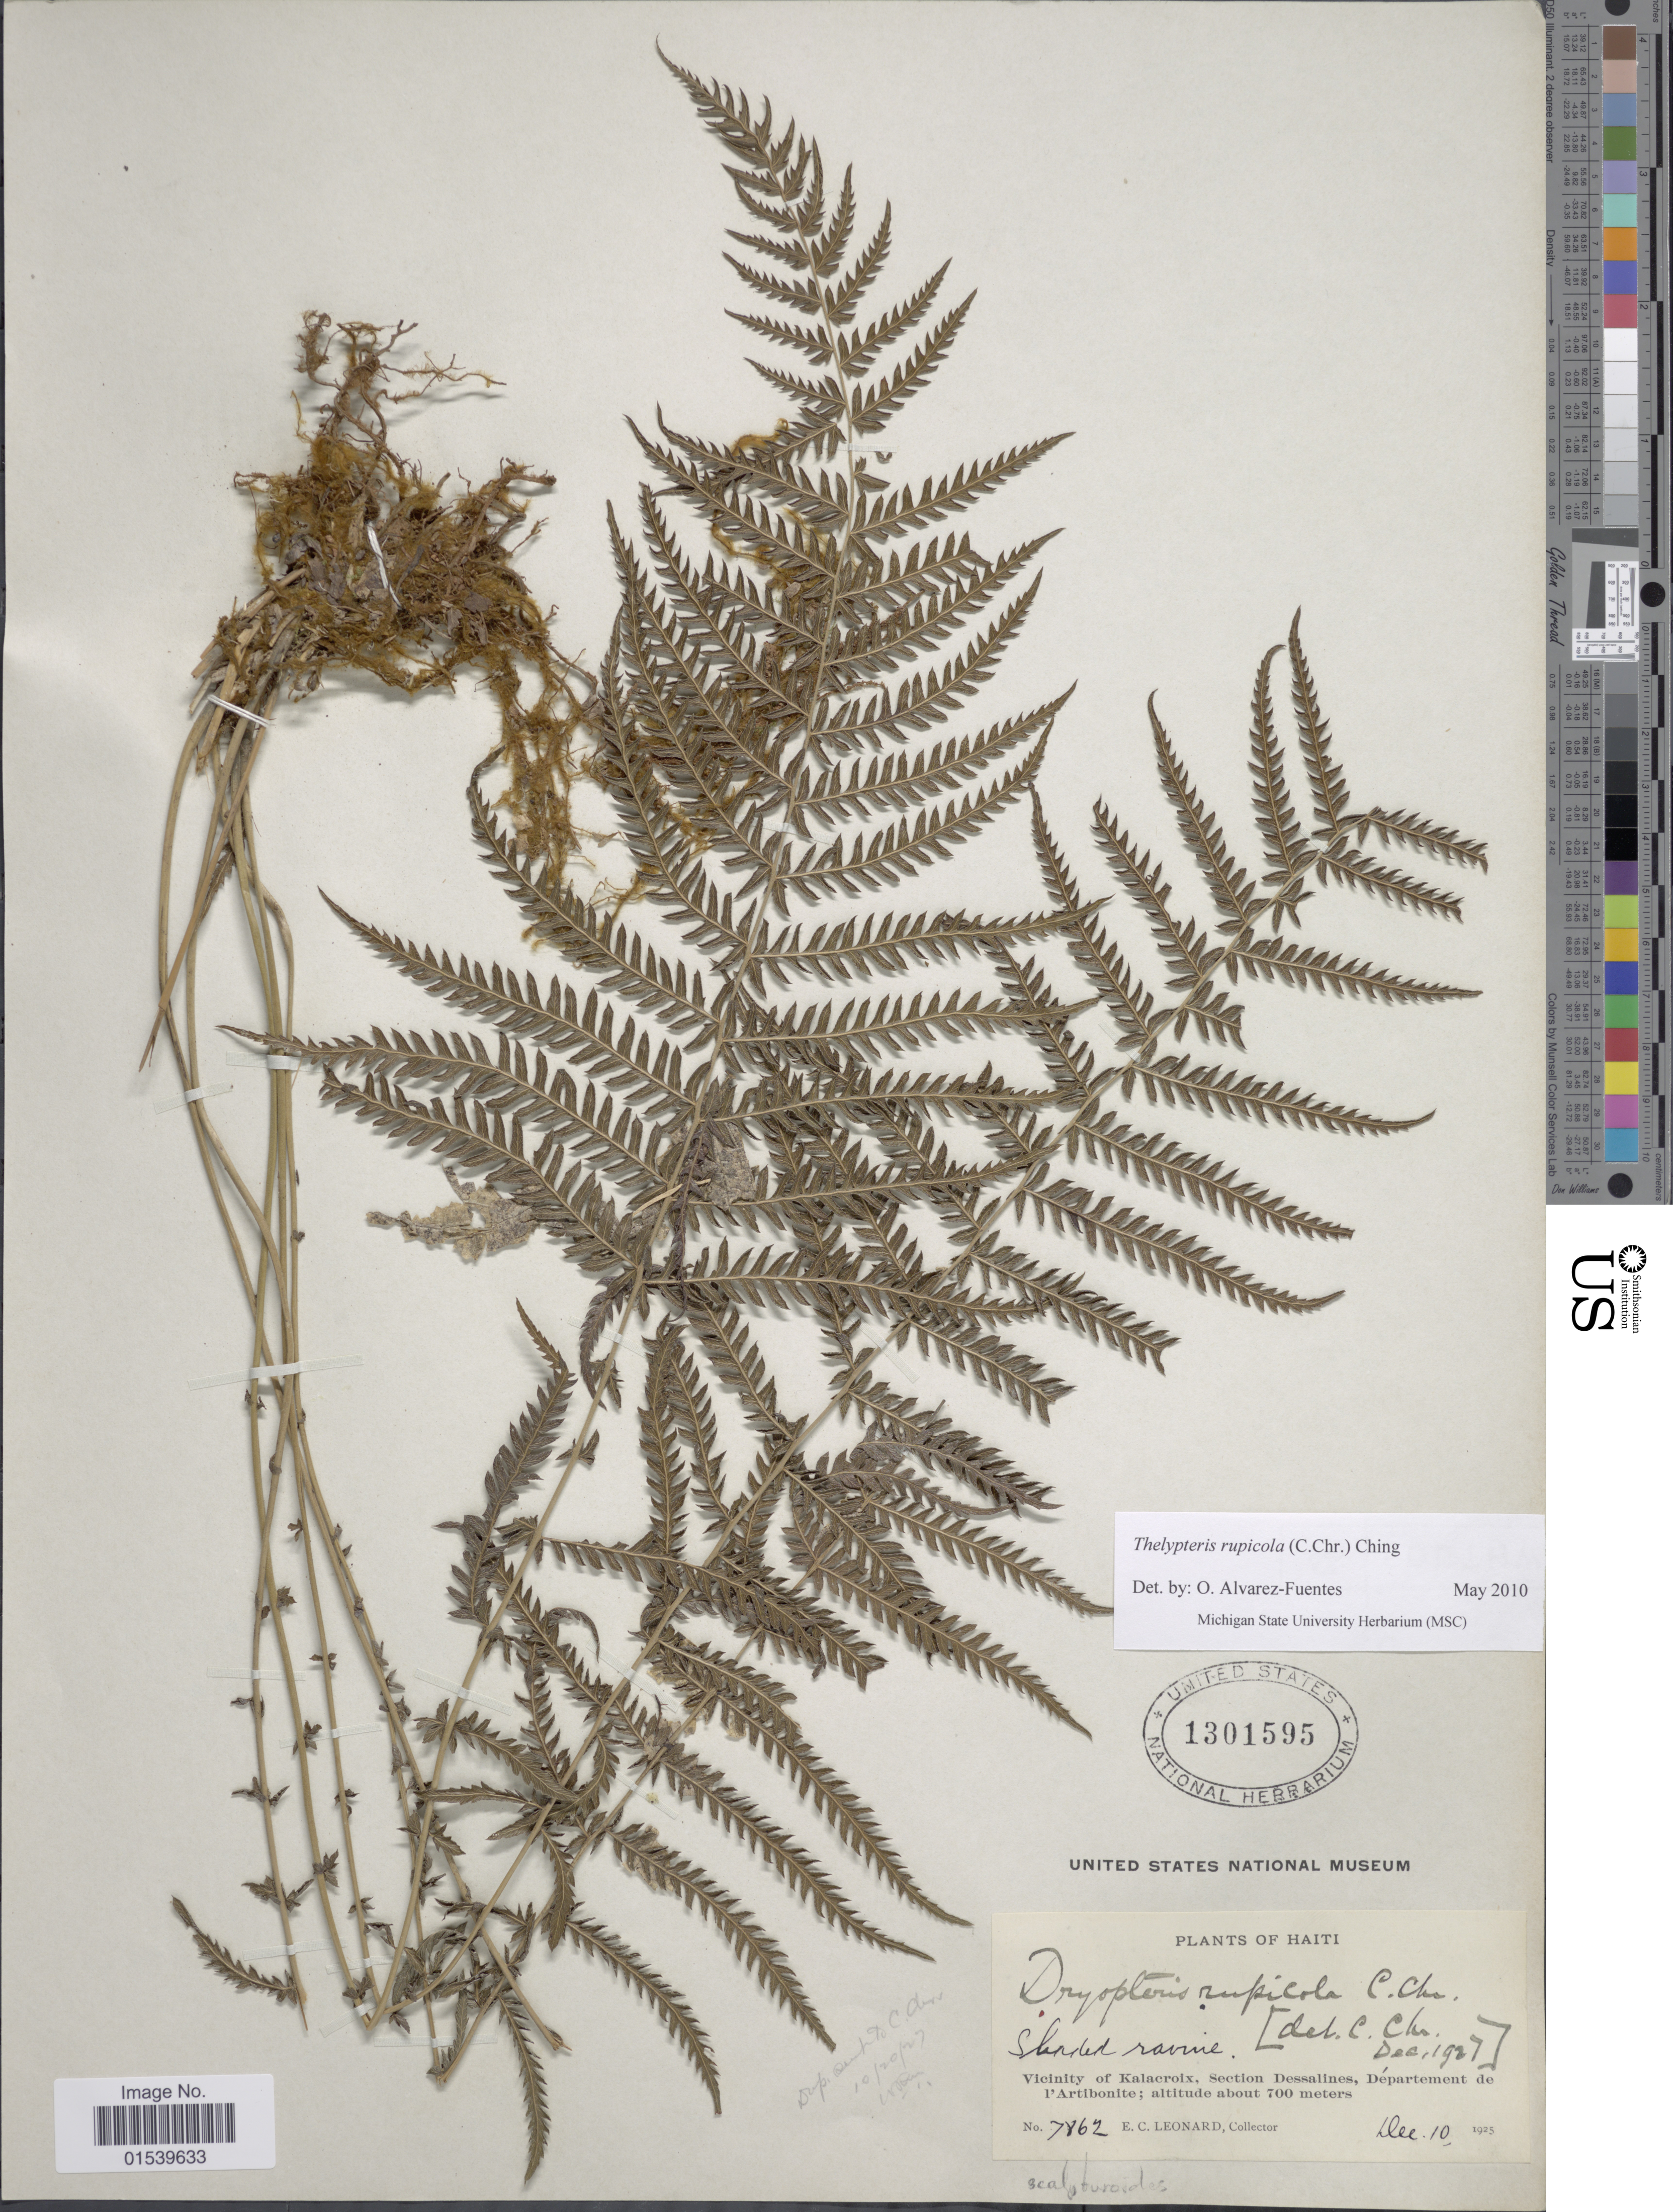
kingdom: Plantae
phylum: Tracheophyta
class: Polypodiopsida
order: Polypodiales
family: Thelypteridaceae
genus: Amauropelta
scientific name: Amauropelta rupicola (C. Chr.) comb. nov., ined 2015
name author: (C. Chr.)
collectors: E. C. Leonard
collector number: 7162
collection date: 1925-12-10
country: Haiti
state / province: Artibonite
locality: Vicinity of Kalacroix, Section Dessalines, Department de l'Artibonite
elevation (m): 700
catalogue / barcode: US 1301595